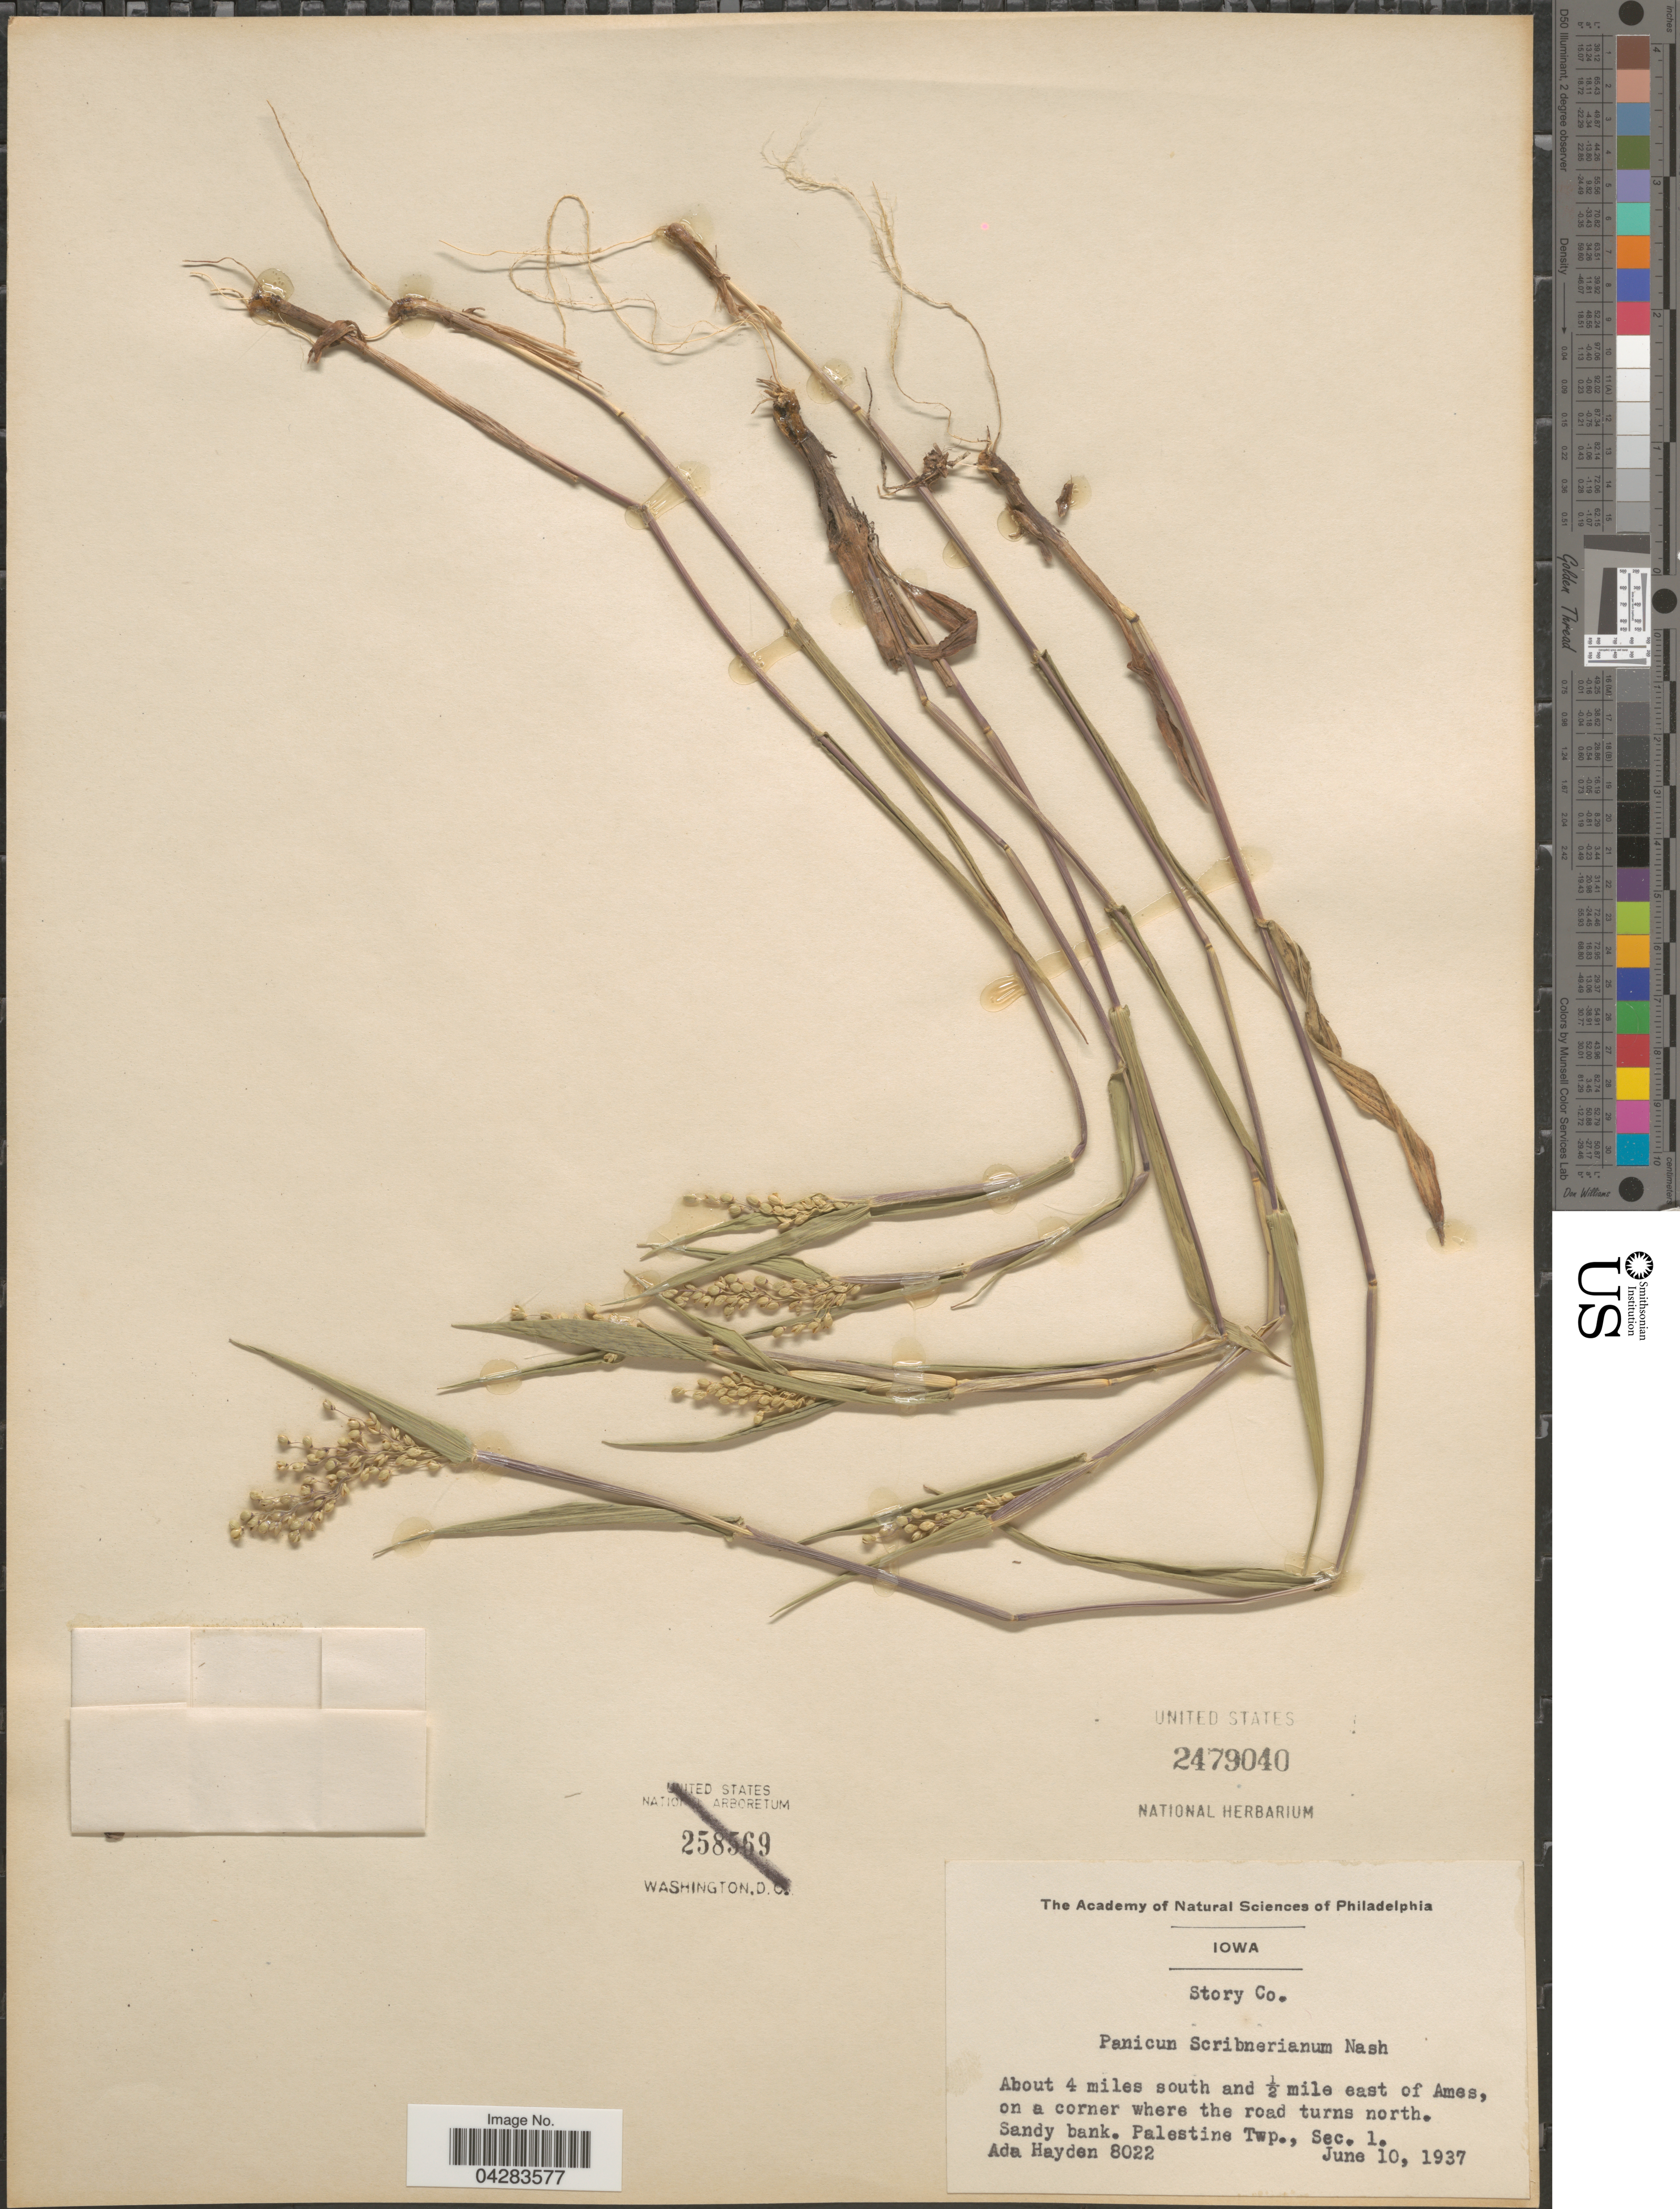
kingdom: Plantae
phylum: Tracheophyta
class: Liliopsida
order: Poales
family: Poaceae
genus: Dichanthelium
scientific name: Dichanthelium oligosanthes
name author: (Schult.) Gould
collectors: Ada Hayden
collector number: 8022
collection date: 1937-06-10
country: United States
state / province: Iowa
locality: Story Co. About 4 miles south and ½ mile east of Ames, on a corner where the road turns north. Palestine Twp., Sec. 1.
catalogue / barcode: US 2479040